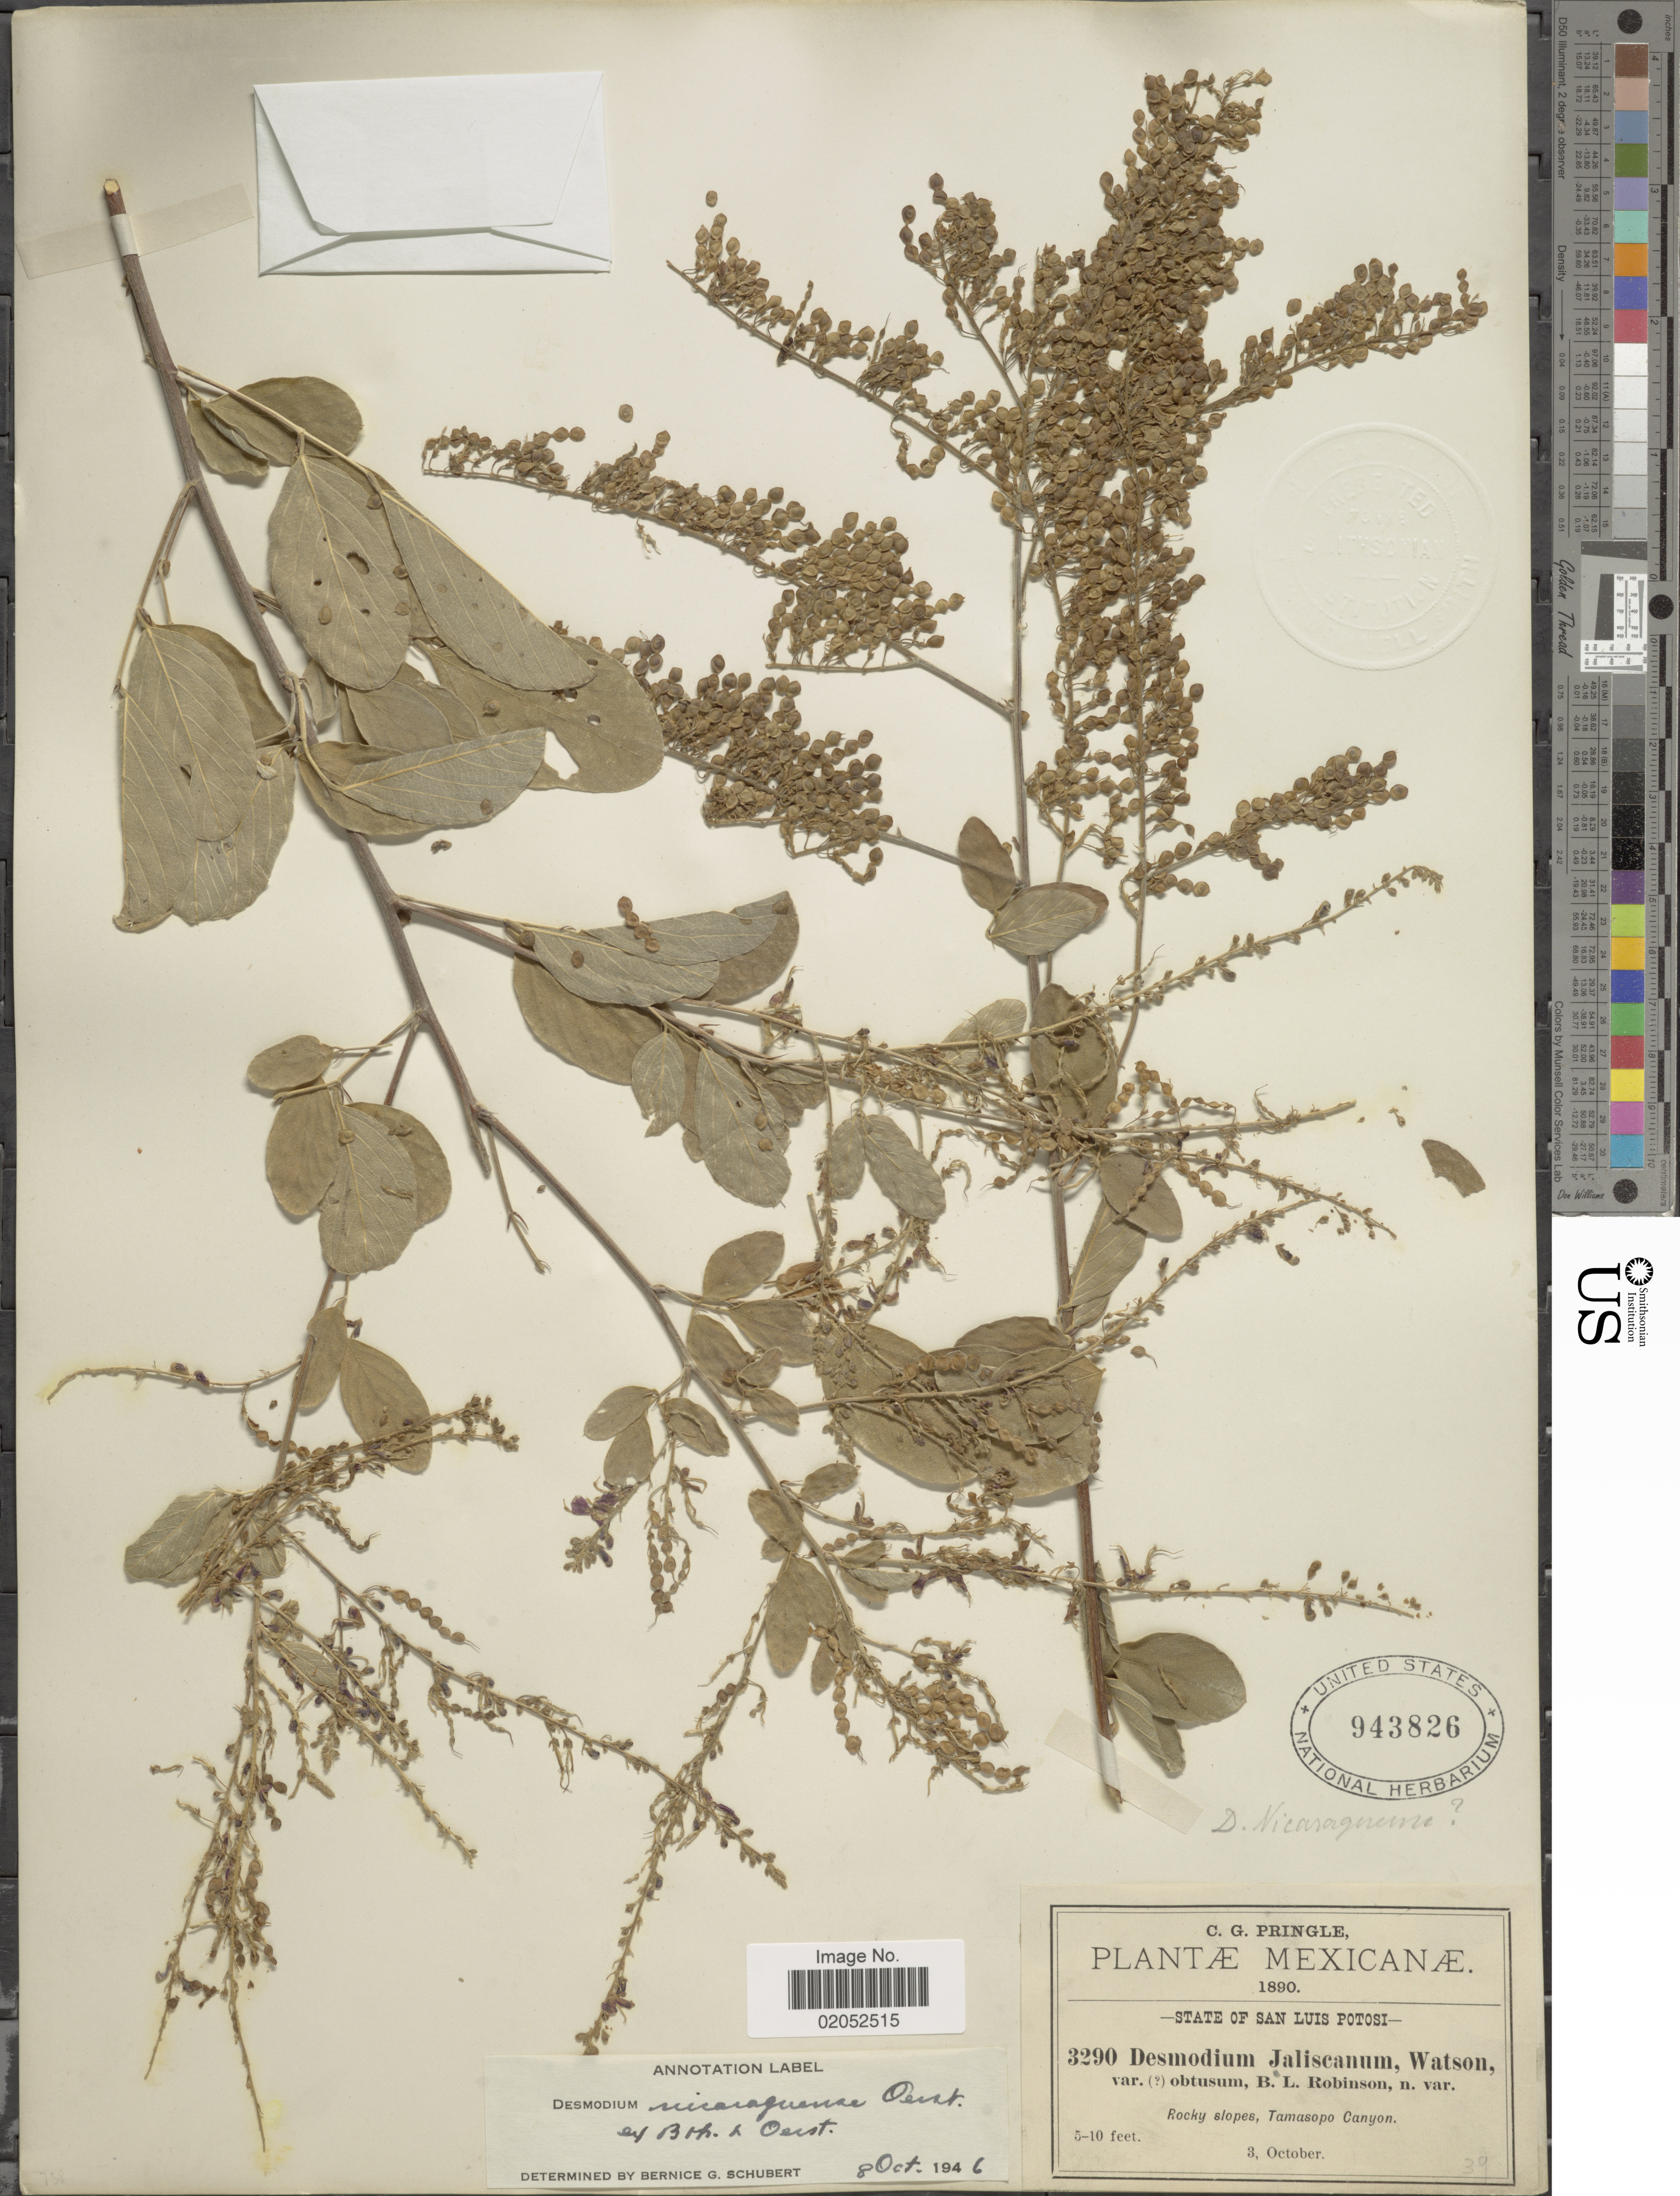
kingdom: Plantae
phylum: Tracheophyta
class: Magnoliopsida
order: Fabales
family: Fabaceae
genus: Desmodium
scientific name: Desmodium nicaraguense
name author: Oerst.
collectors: C. G. Pringle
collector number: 3290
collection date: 1890-10-03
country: Mexico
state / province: San Luis Potosí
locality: State of San Luis Potosi, Rocky slopes, Tamasopo Canyon.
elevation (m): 2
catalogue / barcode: US 943826